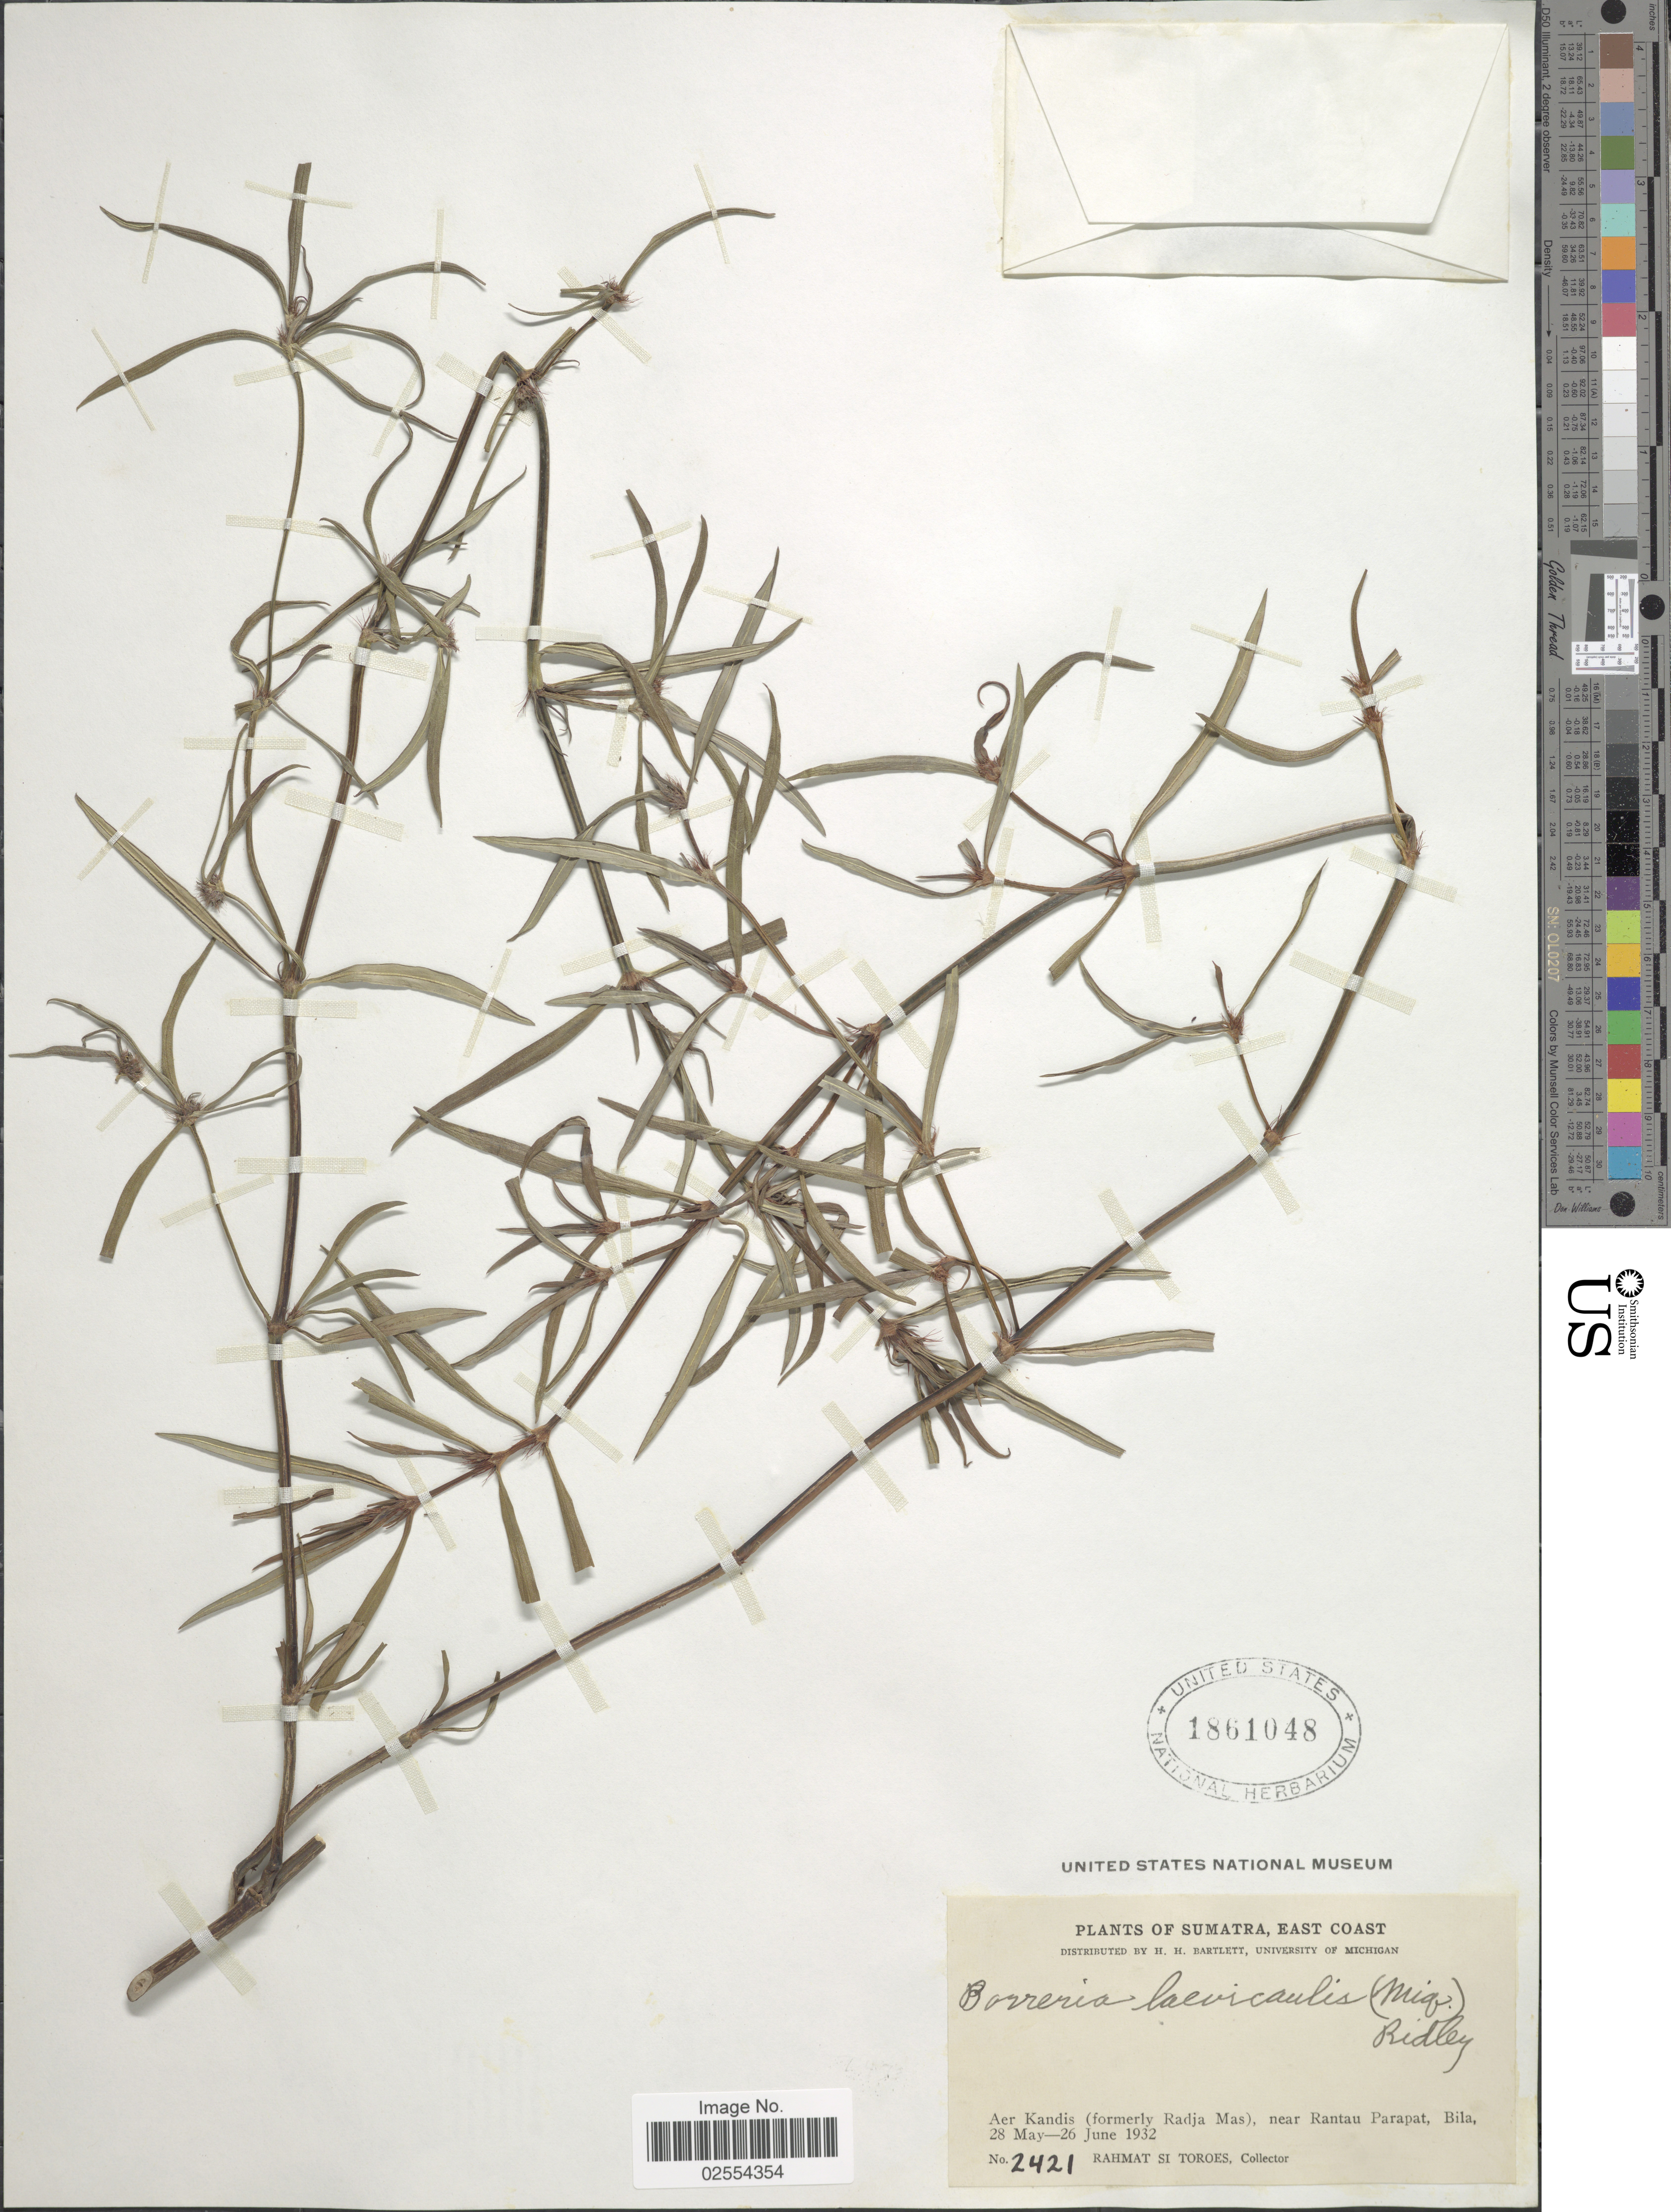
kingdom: Plantae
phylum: Tracheophyta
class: Magnoliopsida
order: Gentianales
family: Rubiaceae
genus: Spermacoce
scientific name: Spermacoce laevicaulis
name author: Miq.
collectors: Rahmat Si Boeea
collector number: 2421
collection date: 1932-05-28/1932-06-26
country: Indonesia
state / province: Sumatra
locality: East Coast, Aer Kandis (formerly Radja Mas), near Rantau Parapat, Bila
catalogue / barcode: US 1861048